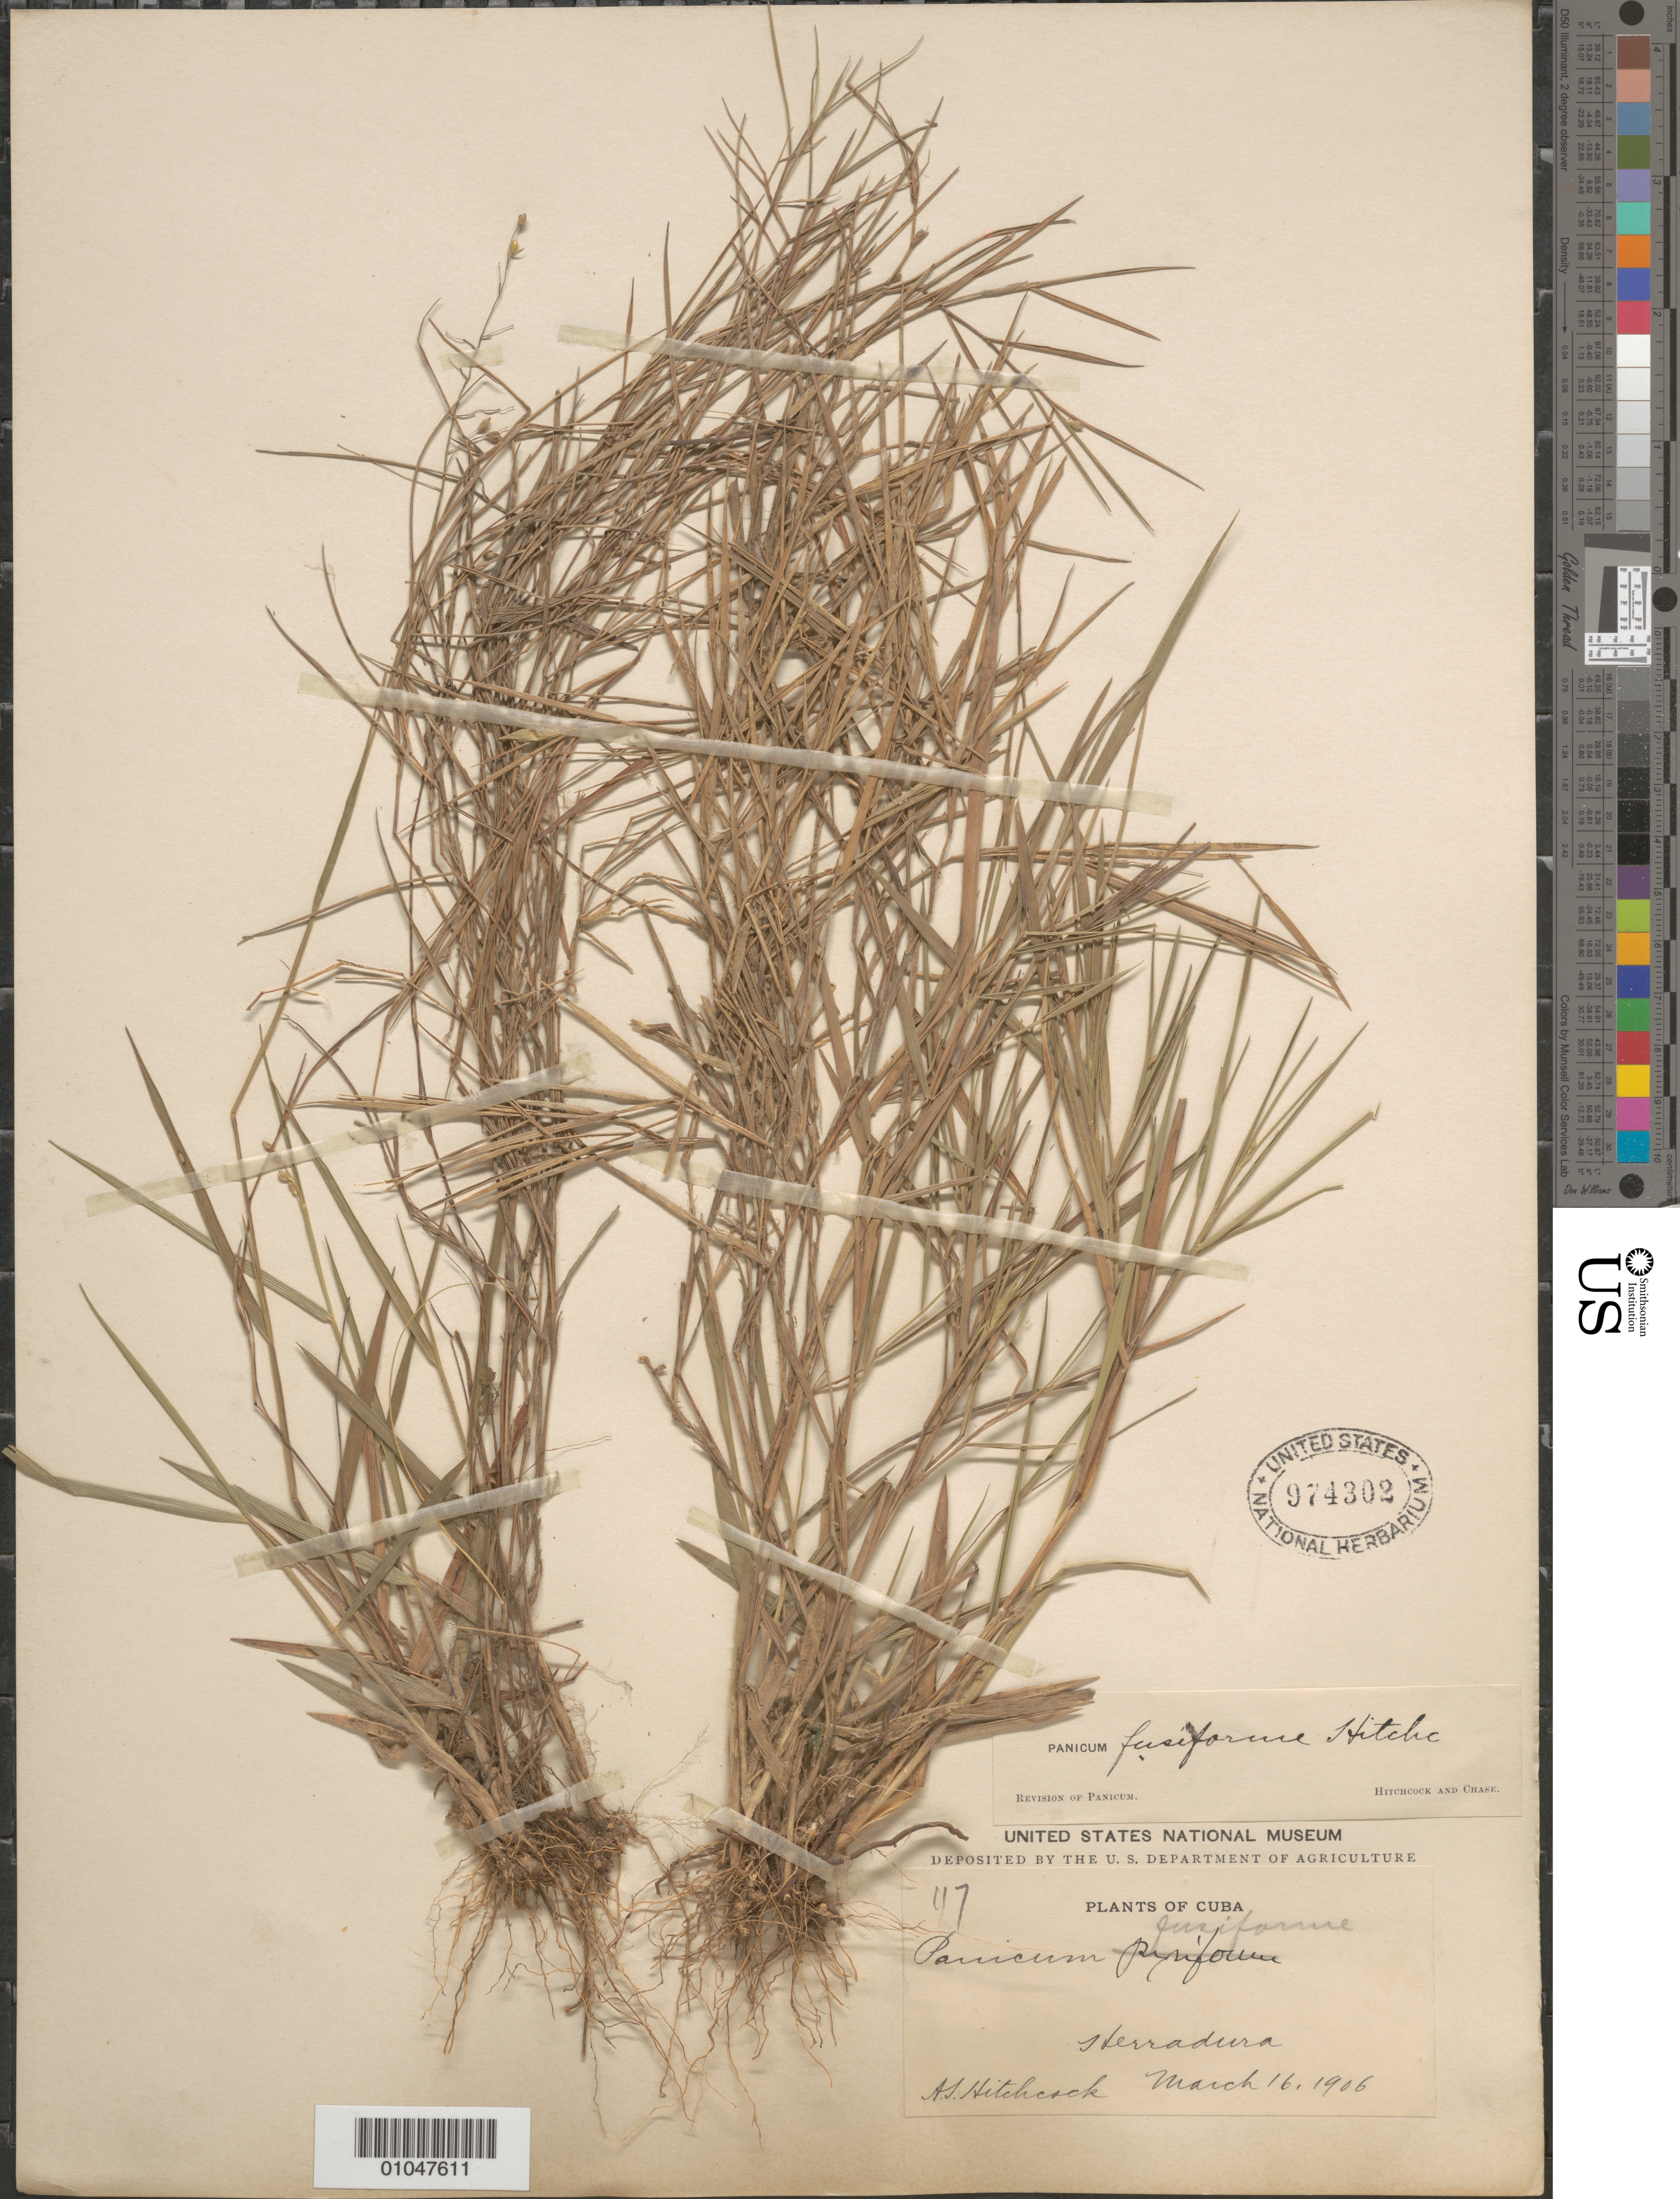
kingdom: Plantae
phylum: Tracheophyta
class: Liliopsida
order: Poales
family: Poaceae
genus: Panicum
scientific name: Panicum fusiforme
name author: Hitchc.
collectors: A. S. Hitchcock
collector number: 47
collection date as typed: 16 Mar 1906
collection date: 1906-03-16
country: Cuba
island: Cuba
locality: Herradura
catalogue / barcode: US 974302